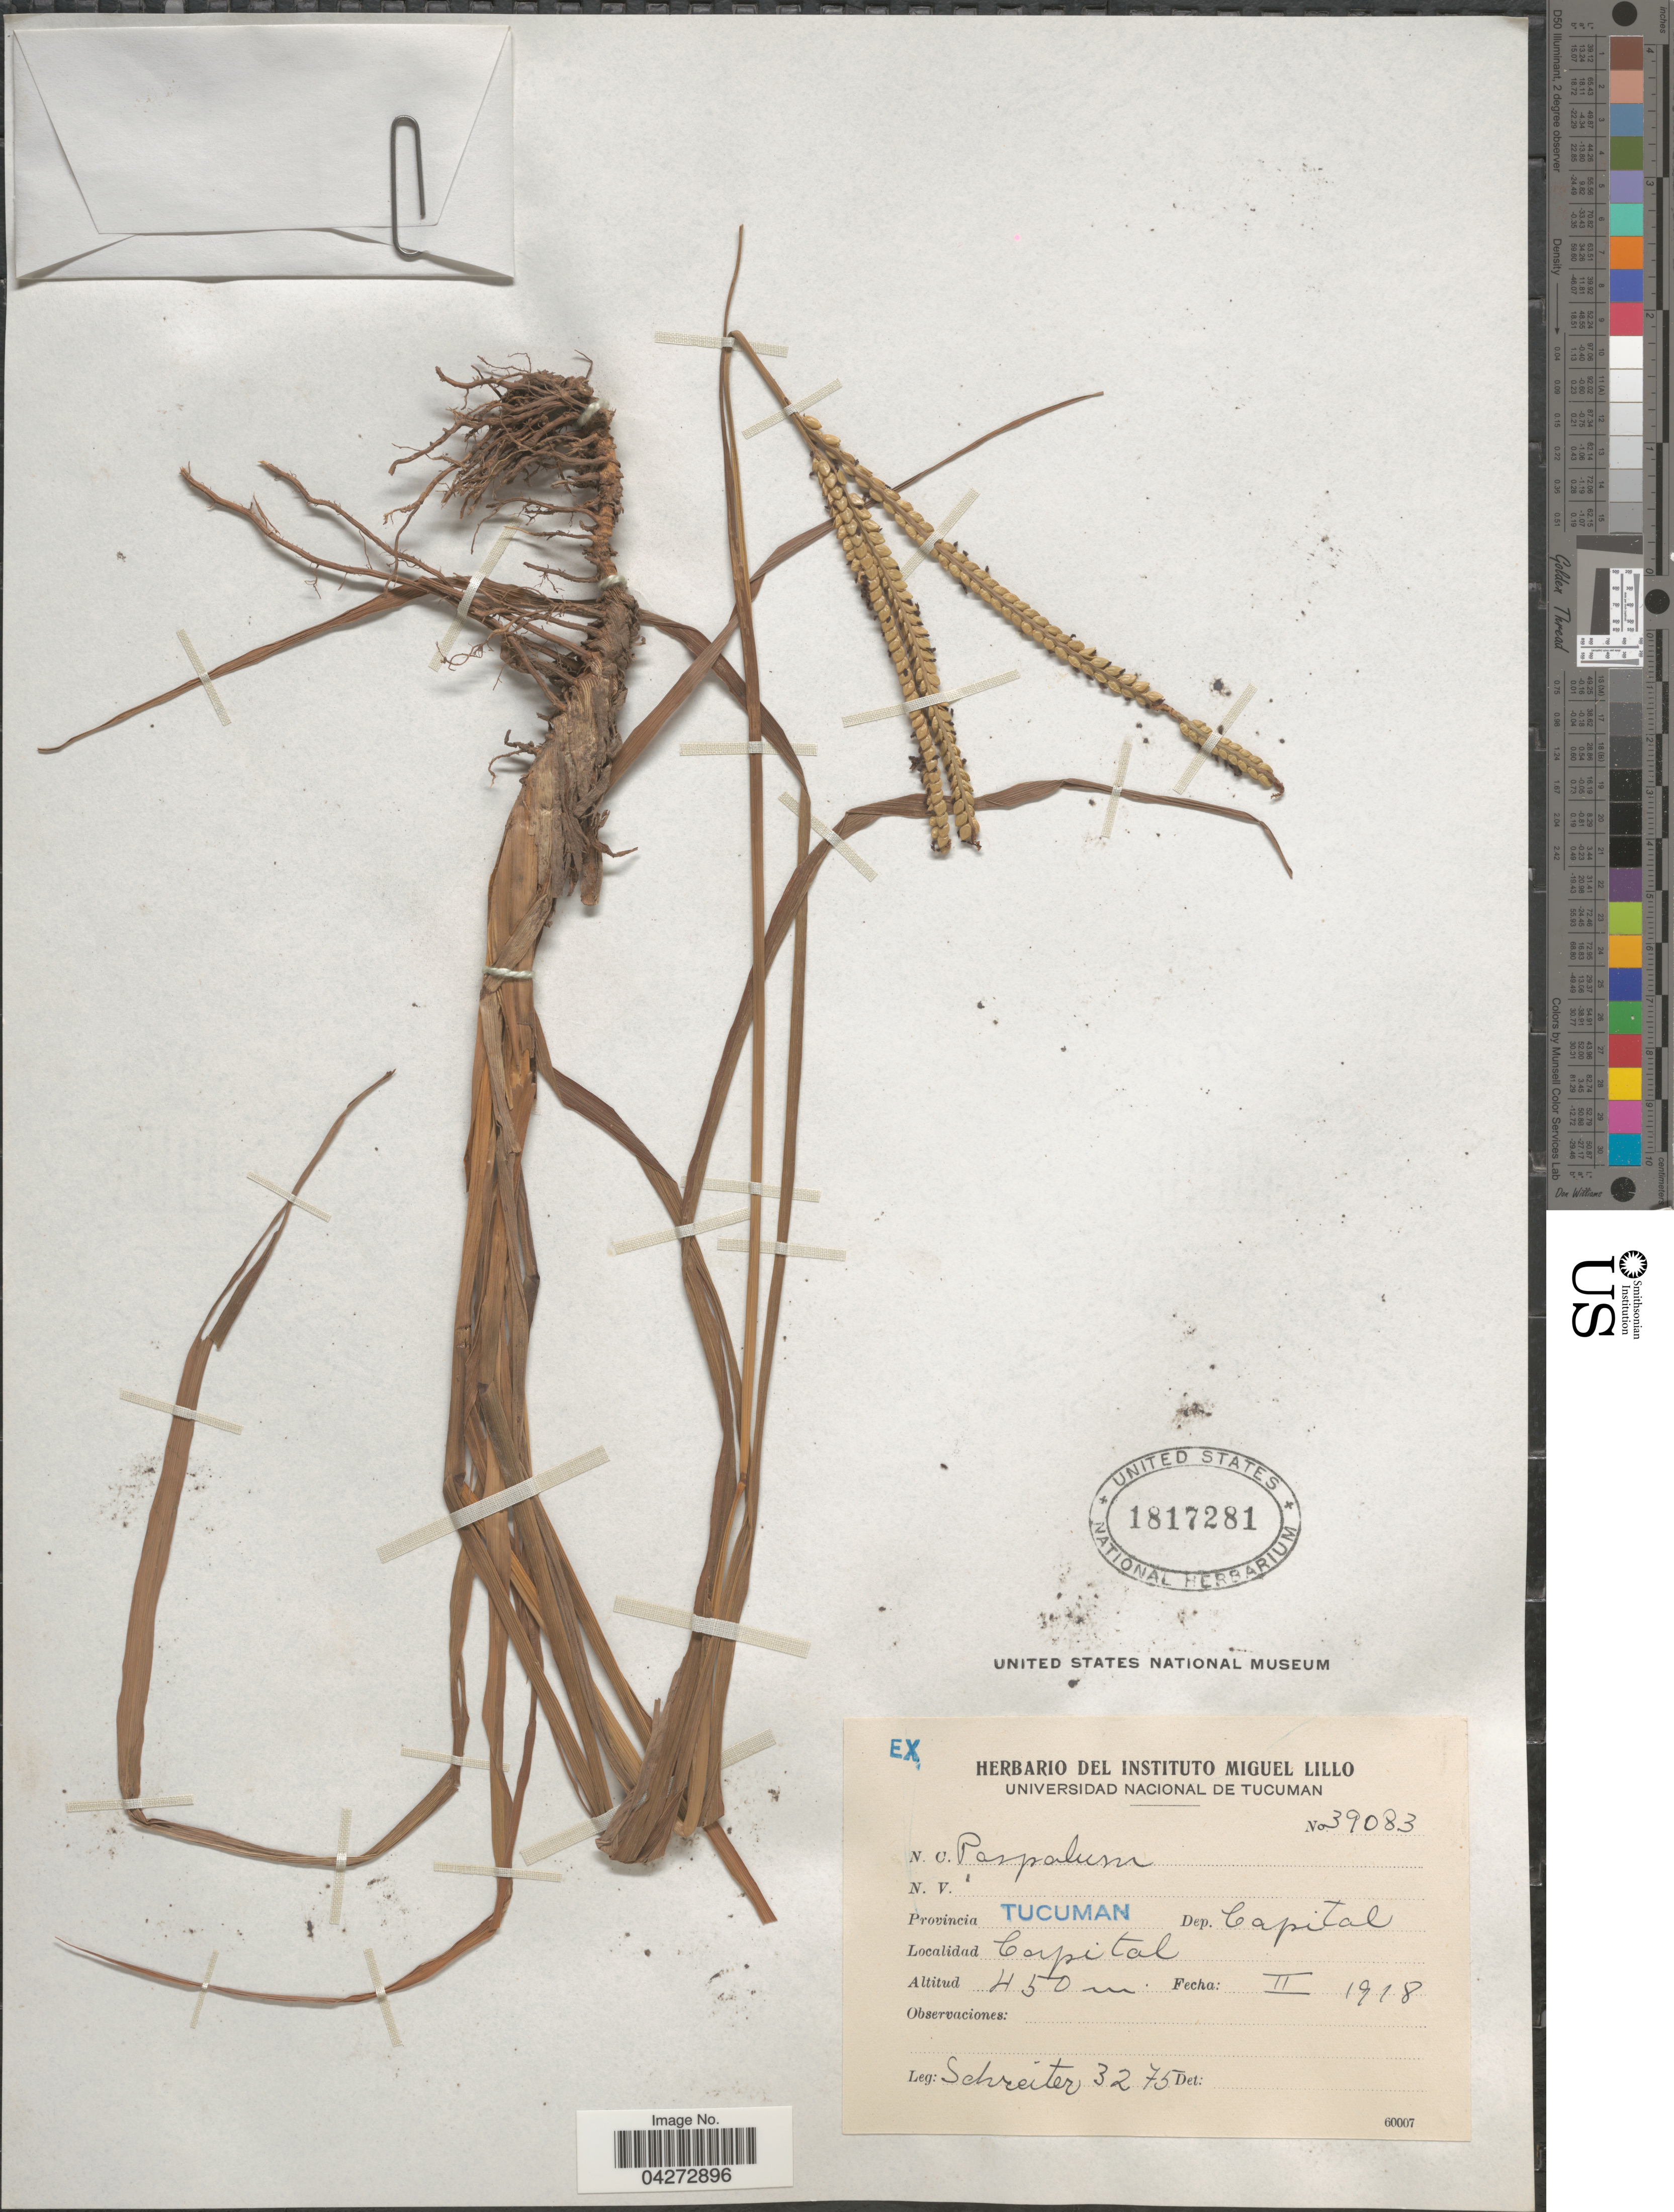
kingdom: Plantae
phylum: Tracheophyta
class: Liliopsida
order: Poales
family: Poaceae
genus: Paspalum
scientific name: Paspalum notatum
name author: Flüggé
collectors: -. Schreiter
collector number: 3275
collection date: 1918-02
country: Argentina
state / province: Tucuman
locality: Dep. Capital. Capital.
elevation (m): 450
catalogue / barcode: US 1817281